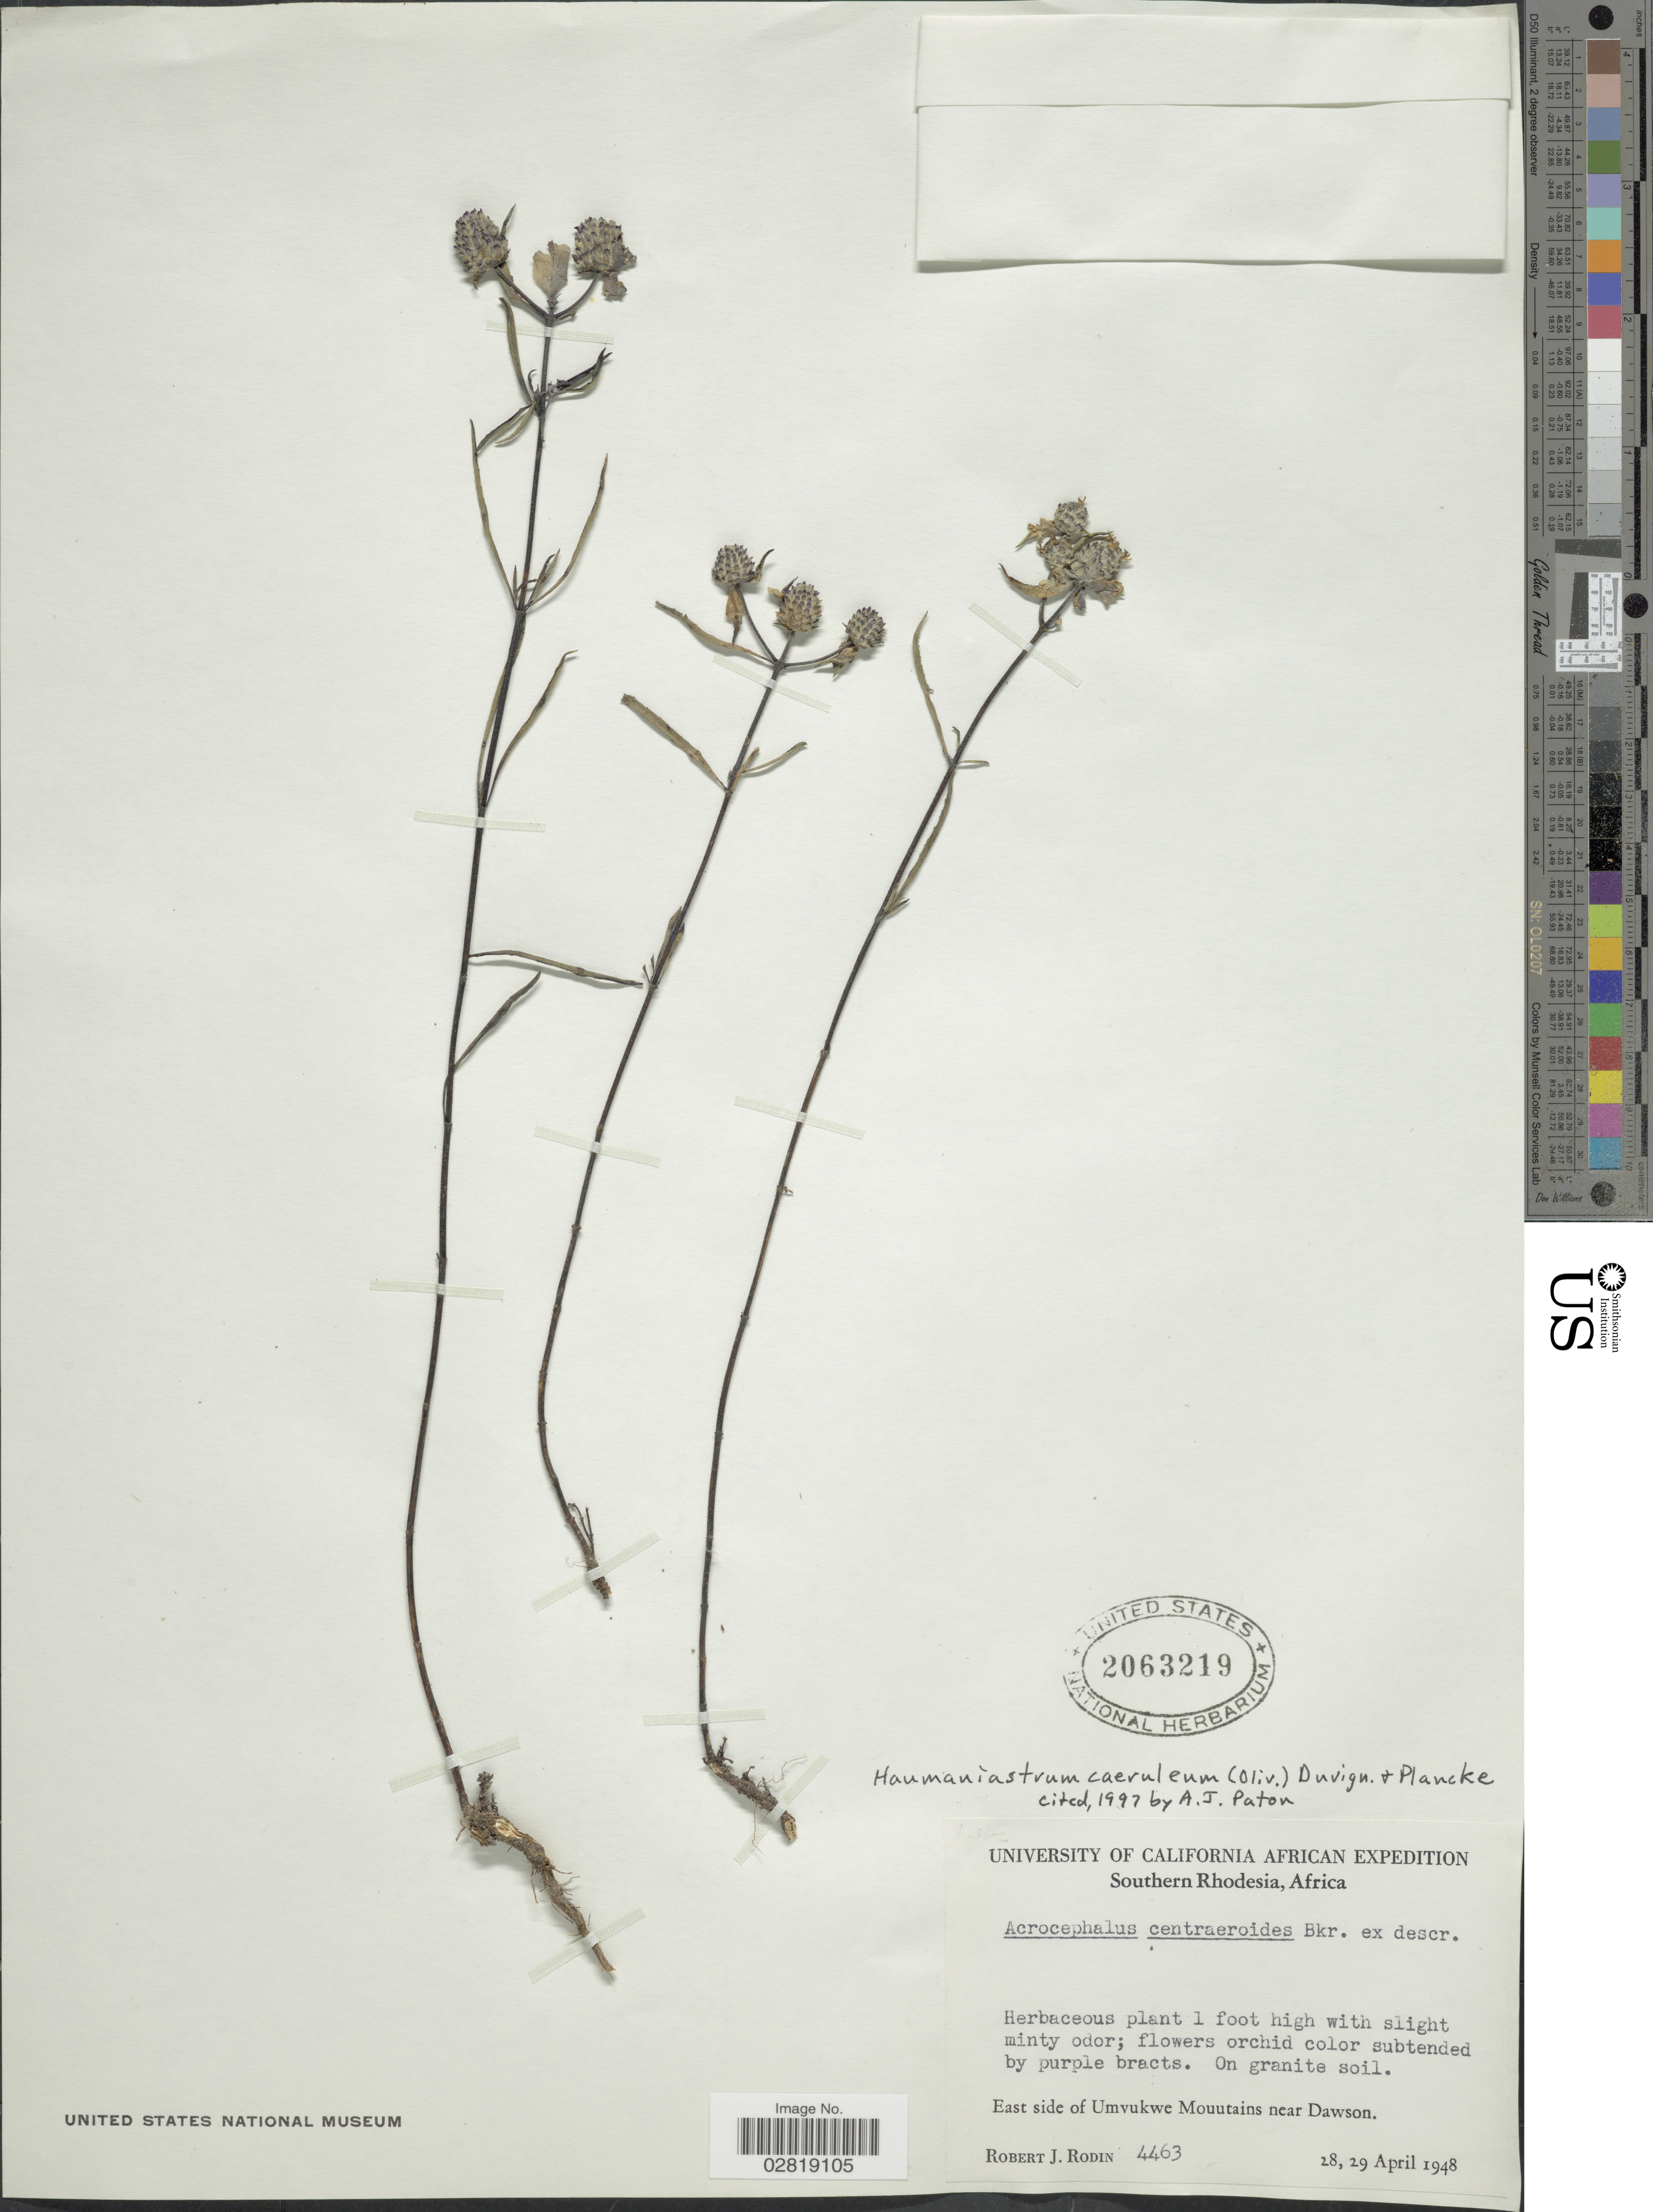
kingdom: Plantae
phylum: Tracheophyta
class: Magnoliopsida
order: Lamiales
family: Lamiaceae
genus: Haumaniastrum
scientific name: Haumaniastrum caeruleum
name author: (Oliv.) P.A. Duvign. & Plancke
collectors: R. J. Rodin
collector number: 4463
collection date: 1948-04-28/1948-04-29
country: Zimbabwe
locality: Southern Rhodesia. East side of Umvukwe Mountains near Dawson.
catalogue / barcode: US 2063219